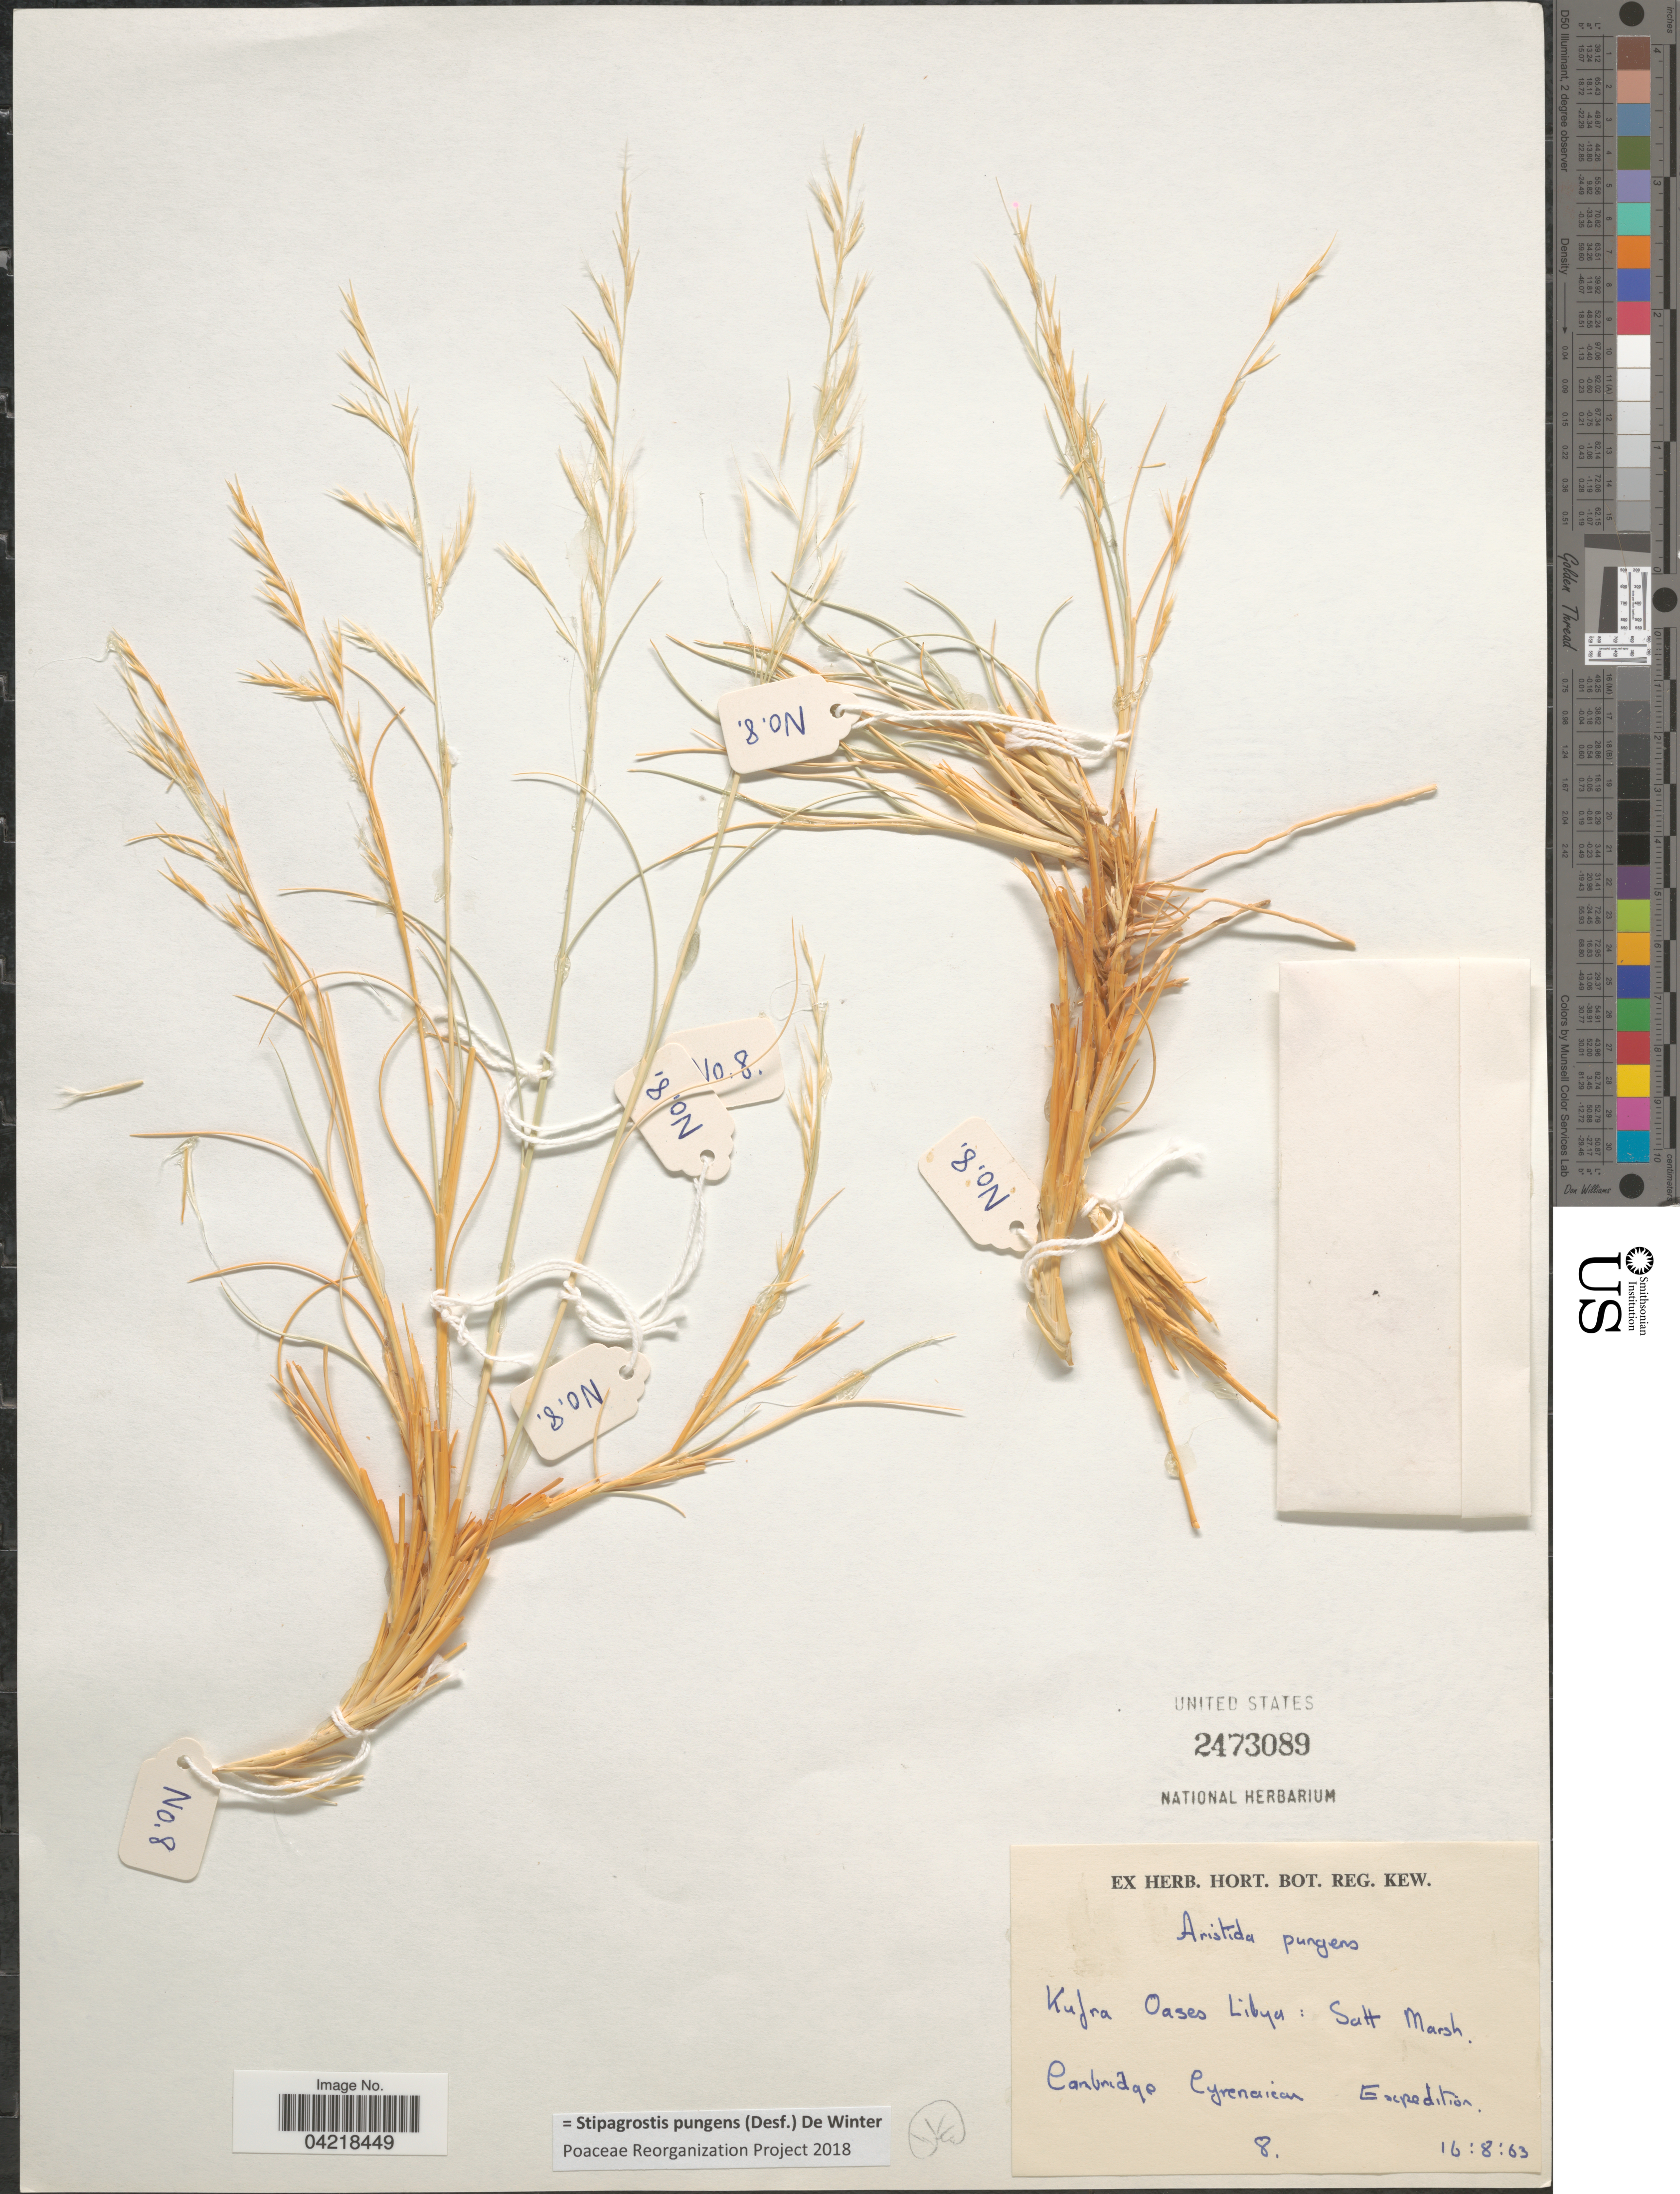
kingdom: Plantae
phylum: Tracheophyta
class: Liliopsida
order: Poales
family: Poaceae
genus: Stipagrostis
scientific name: Stipagrostis pungens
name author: (Desf.) De Winter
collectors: Cambridge Cyrenaica Expedition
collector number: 8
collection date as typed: Transcribed d/m/y: 16/8/63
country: Libya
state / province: Al Kufrah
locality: Kufra Oases Libya: Salt Marsh.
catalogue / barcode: US 2473089